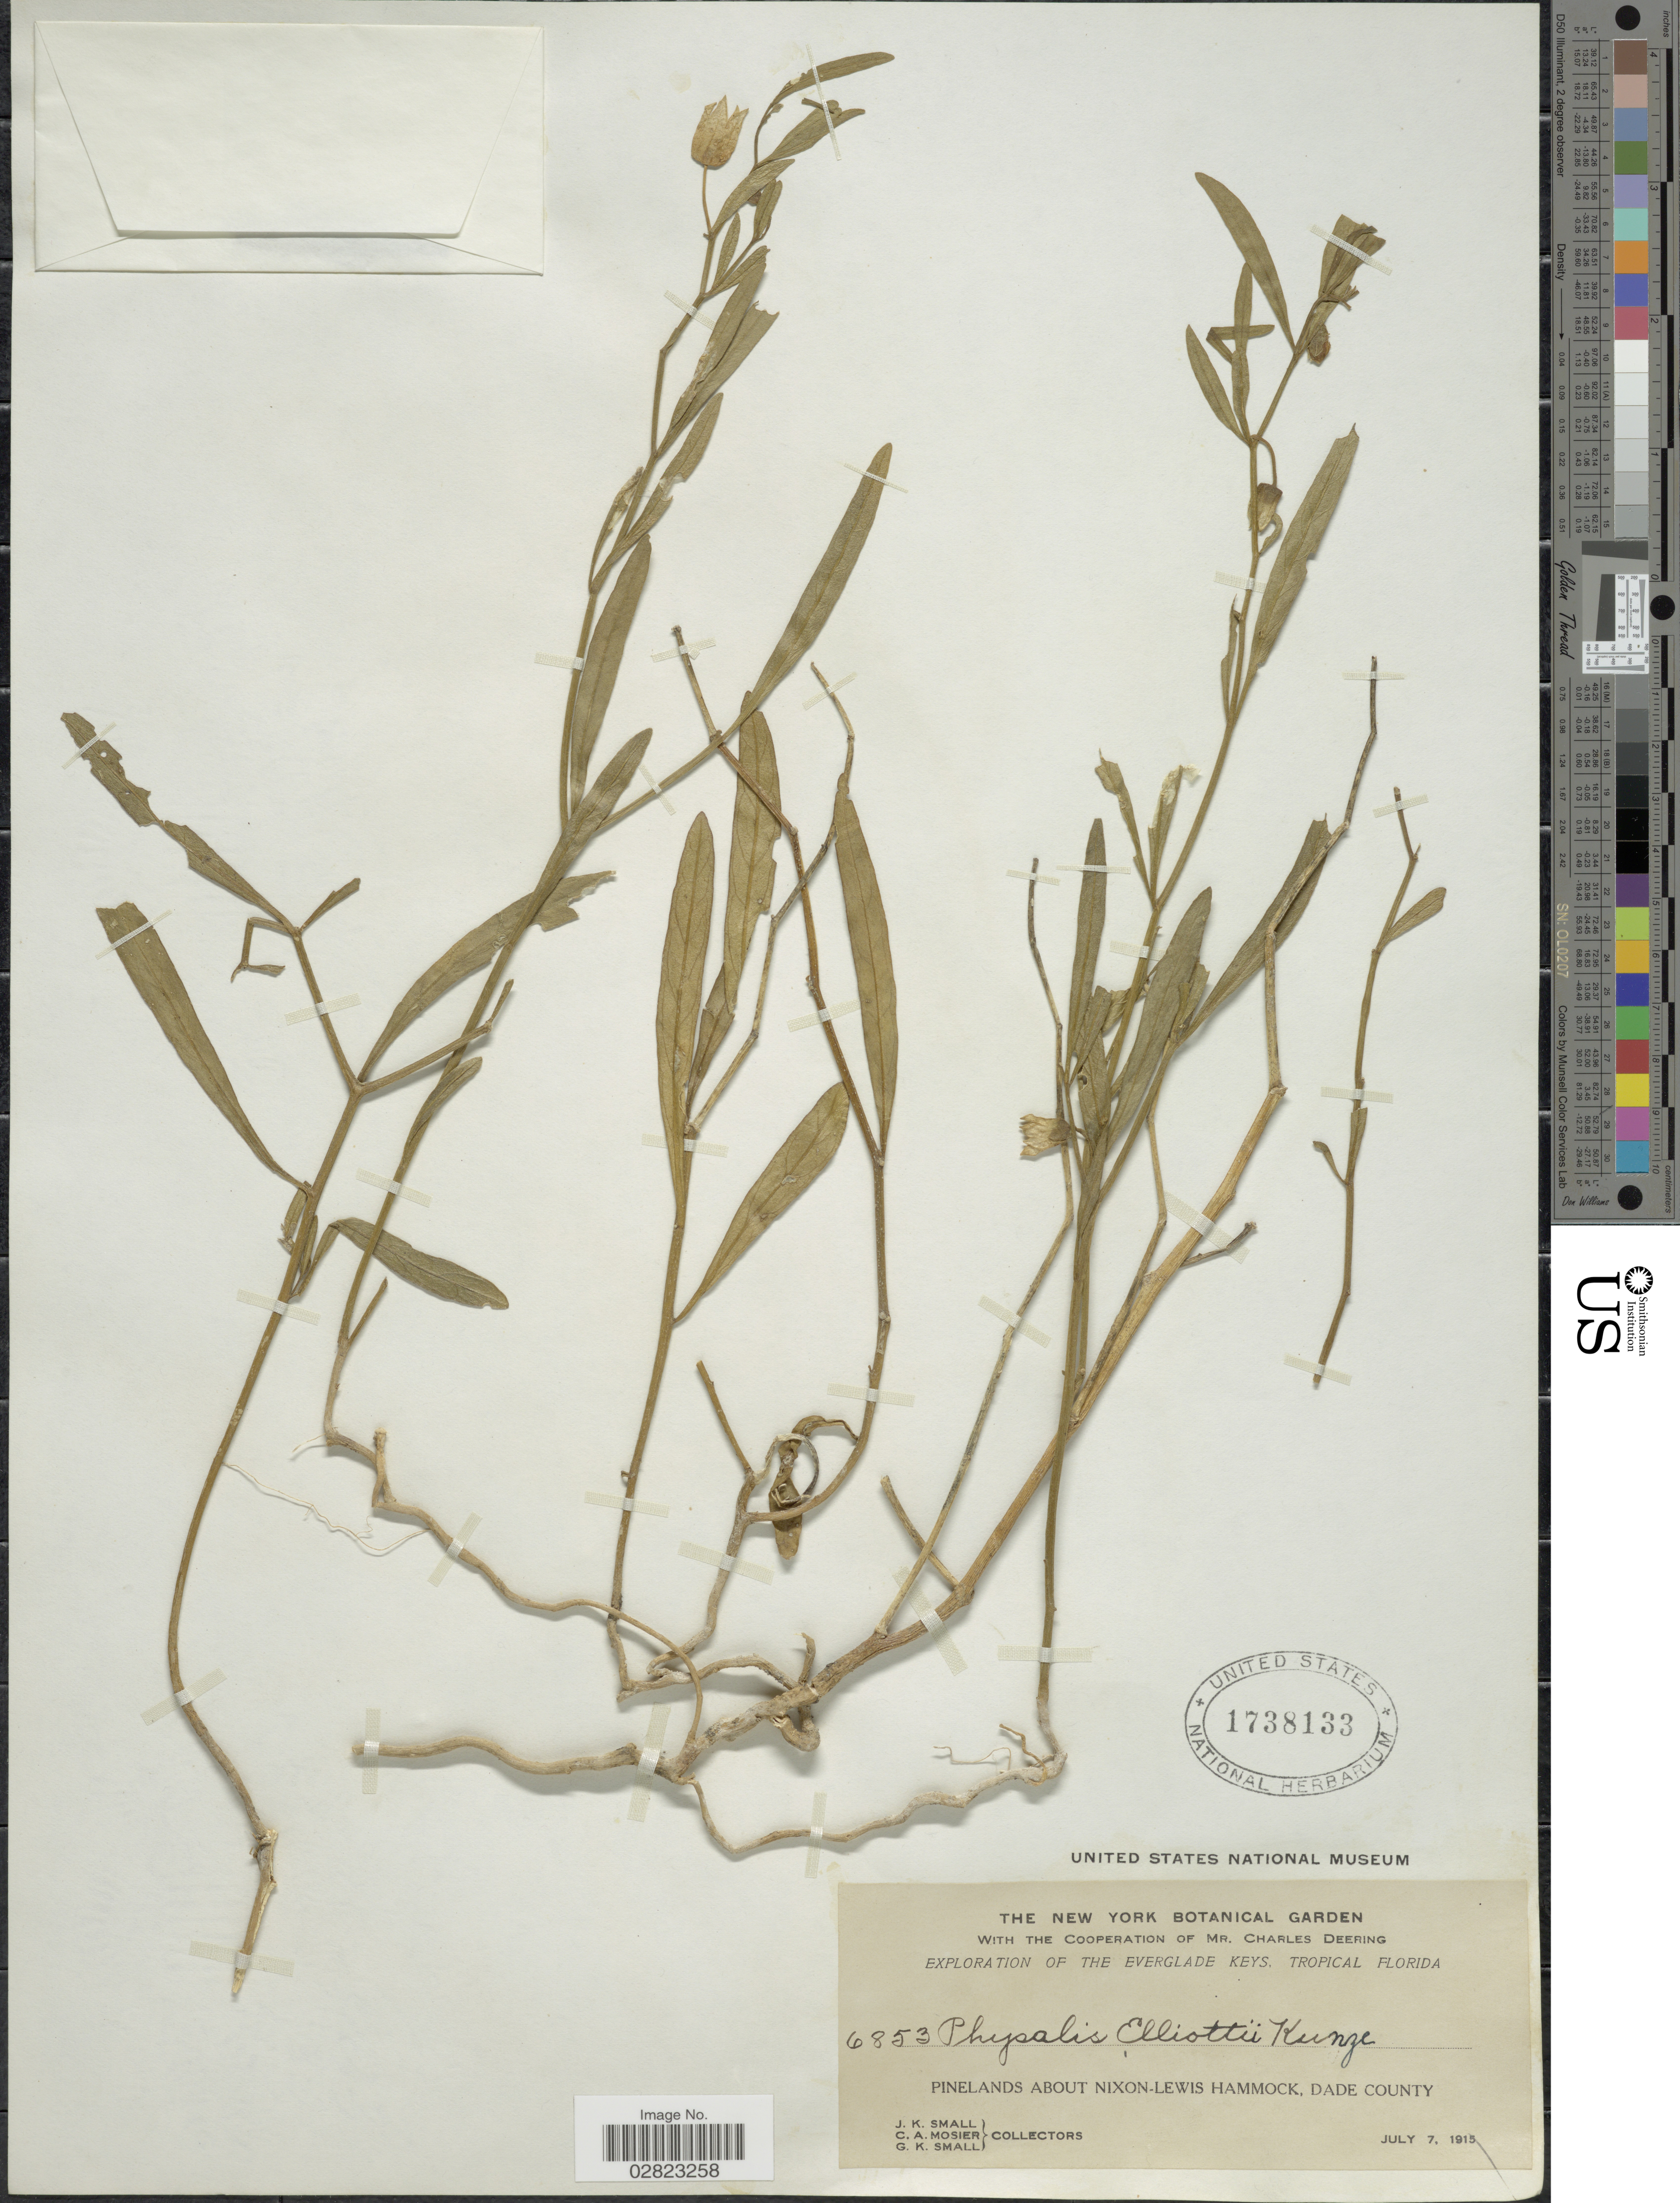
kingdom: Plantae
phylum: Tracheophyta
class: Magnoliopsida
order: Solanales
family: Solanaceae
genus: Physalis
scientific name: Physalis elliottii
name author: Kunze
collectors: J. K. Small, C. A. Mosier & G. K. Small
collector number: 6853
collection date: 1915-07-07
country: United States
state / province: Florida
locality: Everglade Keys, Tropical Florida. Pinelands about Nixon-Lewis Hammock, Dade County.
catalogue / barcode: US 1738133